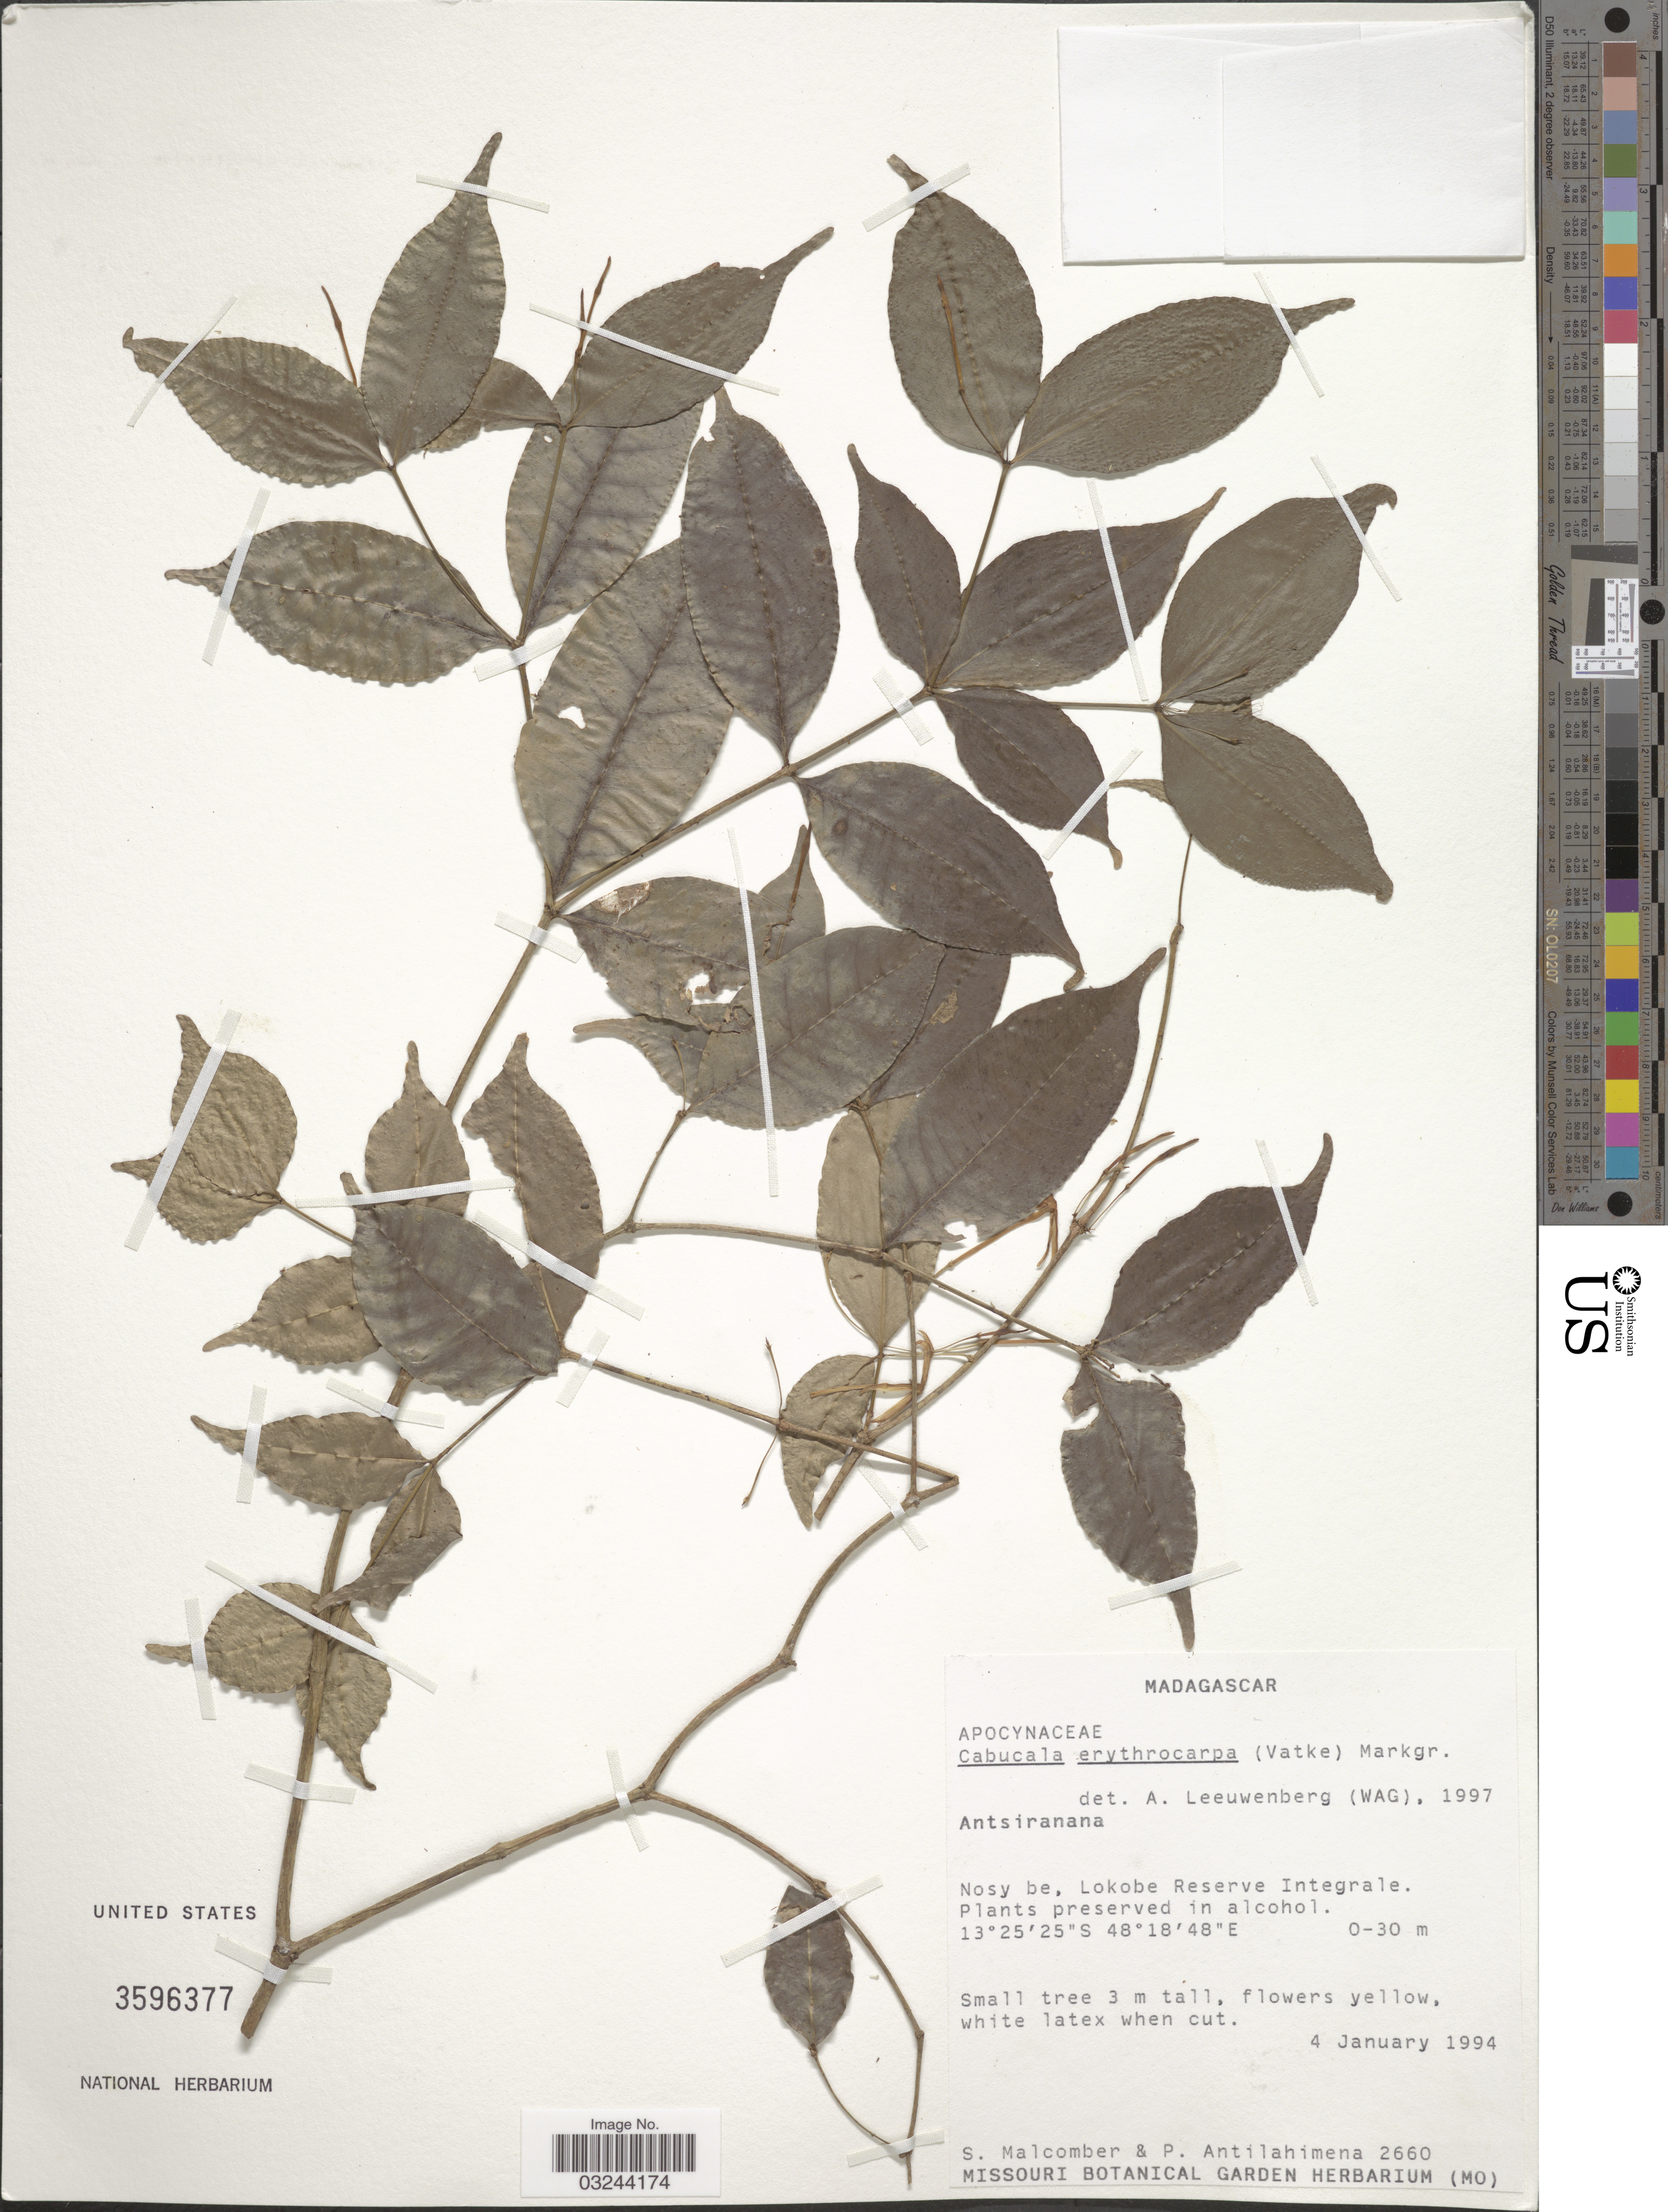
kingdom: Plantae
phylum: Tracheophyta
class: Magnoliopsida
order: Gentianales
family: Apocynaceae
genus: Cabucala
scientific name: Cabucala erythrocarpa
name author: (Vatke) Markgr.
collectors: S. T. Malcomber & P. Antilahimena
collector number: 2660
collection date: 1994-01-04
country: Madagascar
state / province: Diana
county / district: Nosy Be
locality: Nosy be, Lokobe Reserve Integrale.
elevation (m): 0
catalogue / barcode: US 3596377